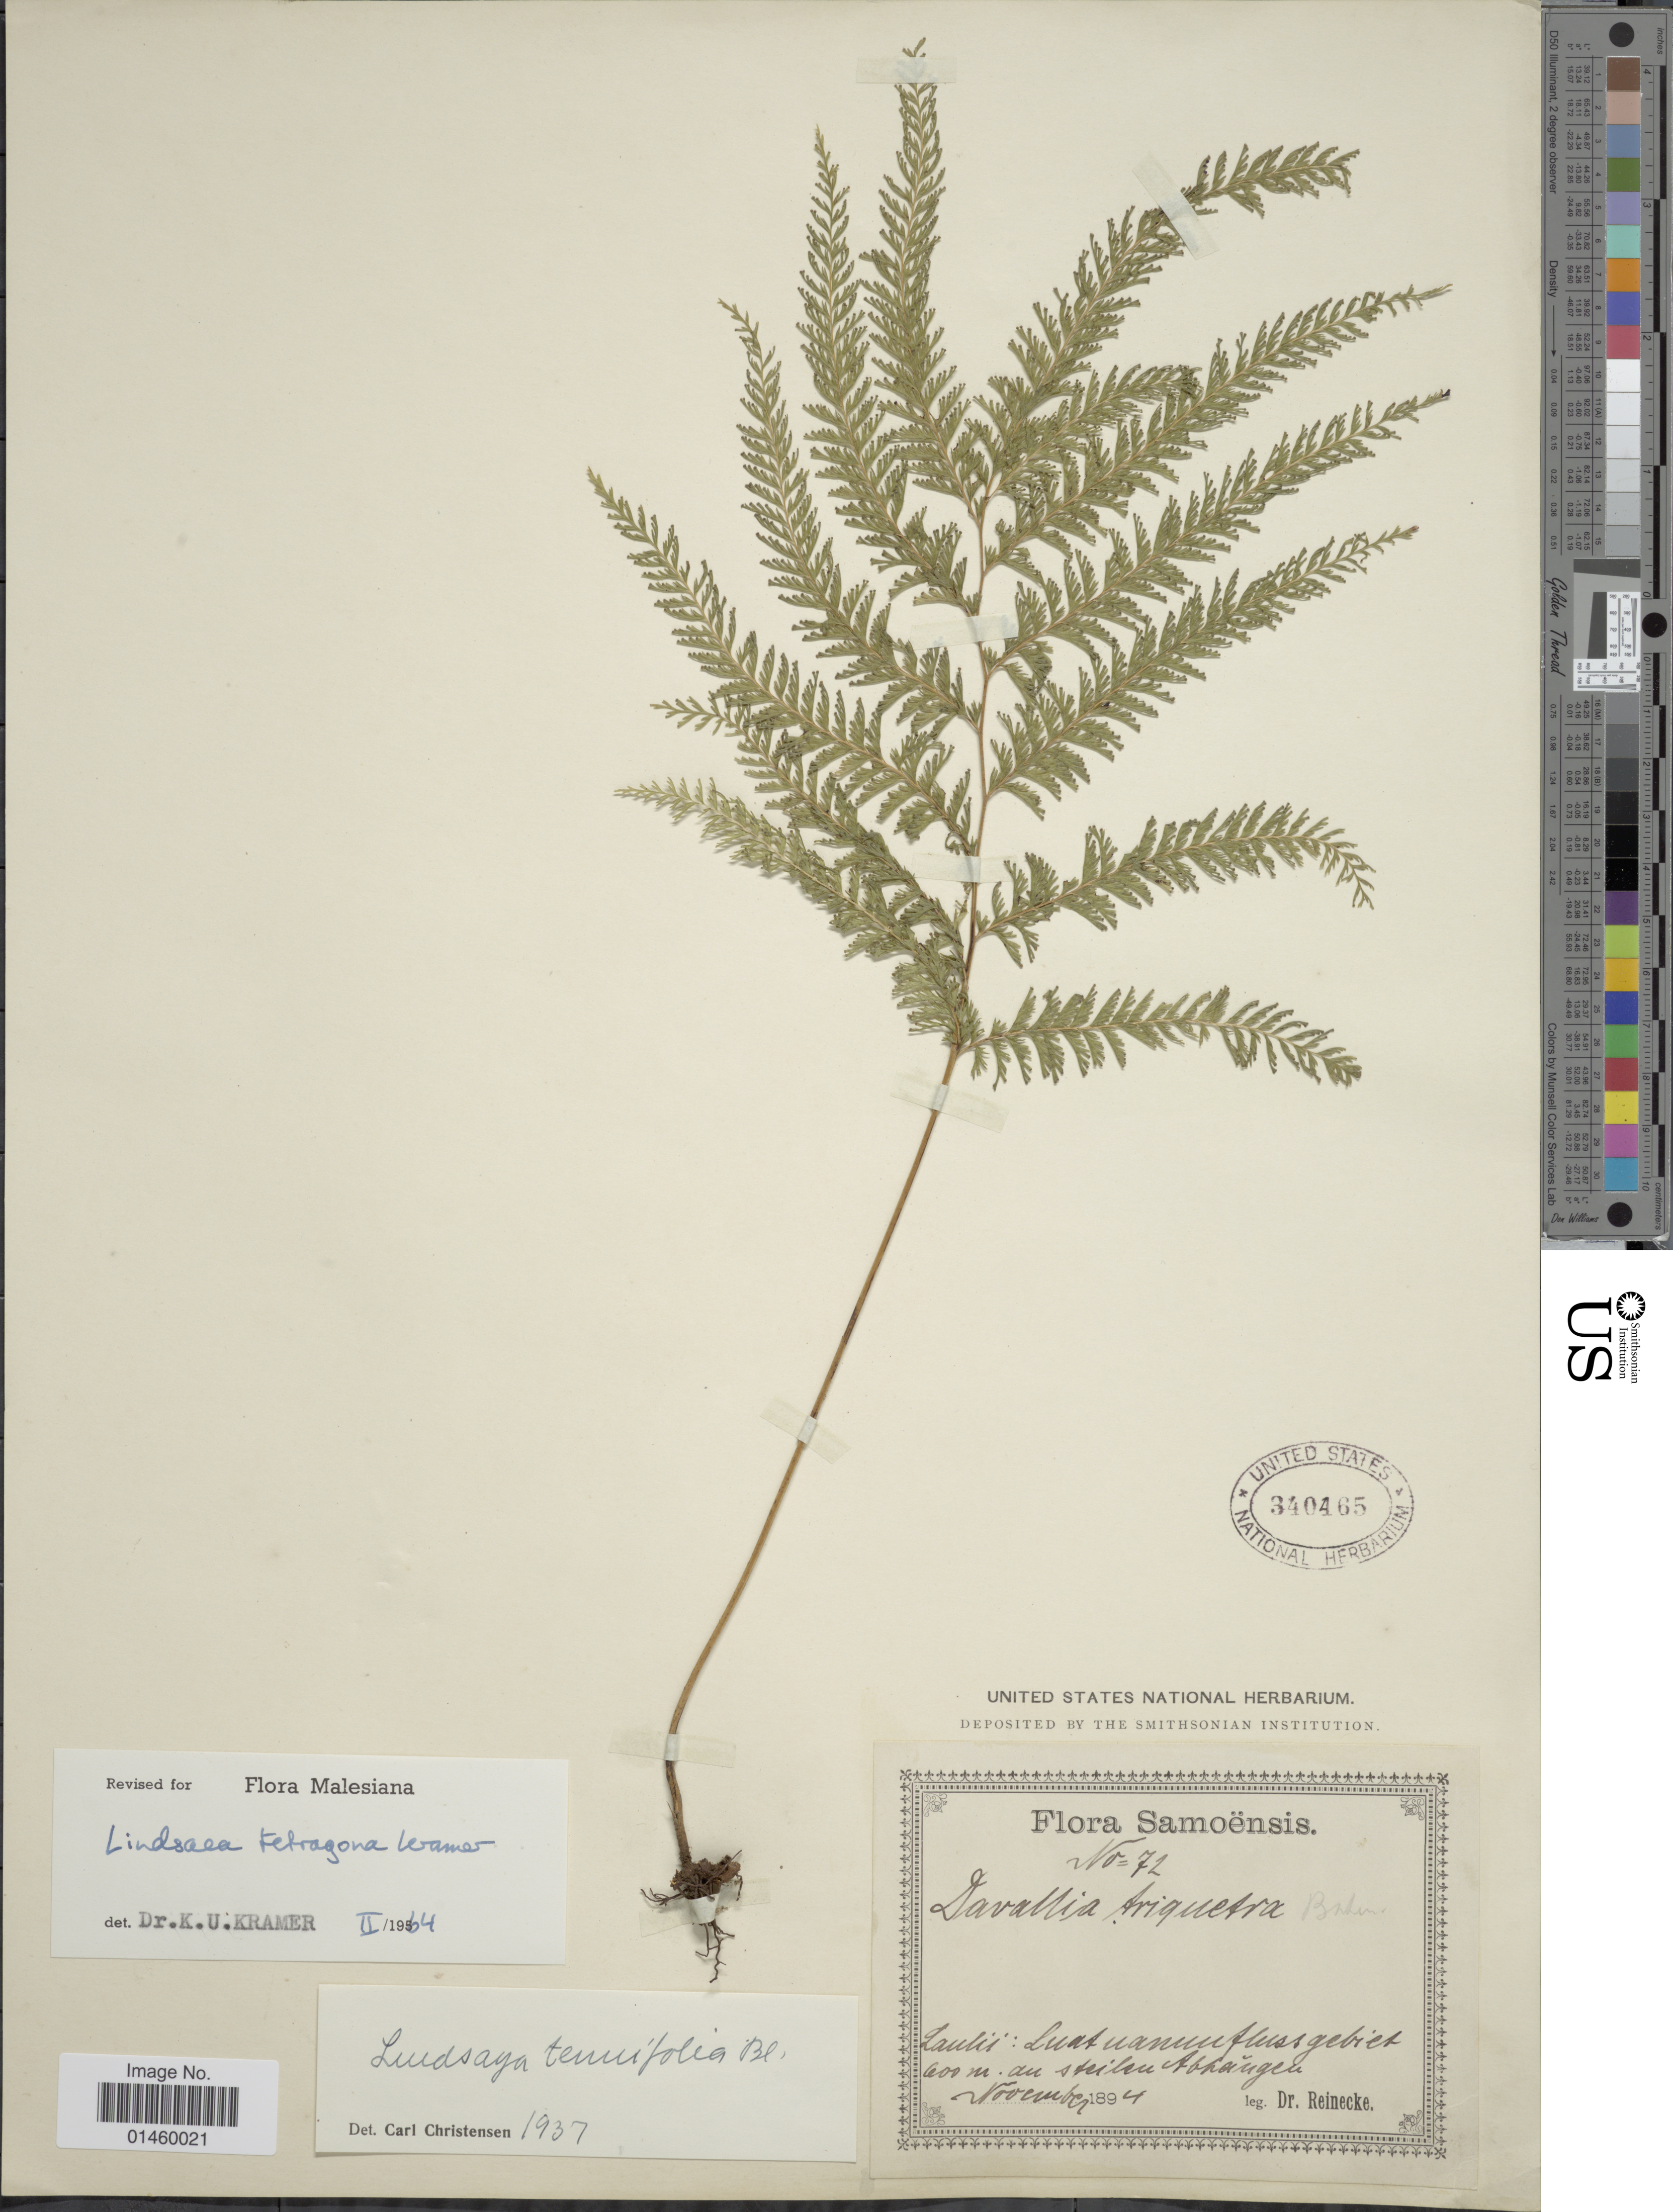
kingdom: Plantae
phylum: Tracheophyta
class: Polypodiopsida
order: Polypodiales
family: Lindsaeaceae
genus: Lindsaea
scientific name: Lindsaea tetragona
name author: K.U. Kramer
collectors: -- Reinecke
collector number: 72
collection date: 1894-11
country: American Samoa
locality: Samoensis. Laulis: Luat manuu fleisgenibiet. Au steilen Tohanger. [interpreted]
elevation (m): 600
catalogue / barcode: US 340465